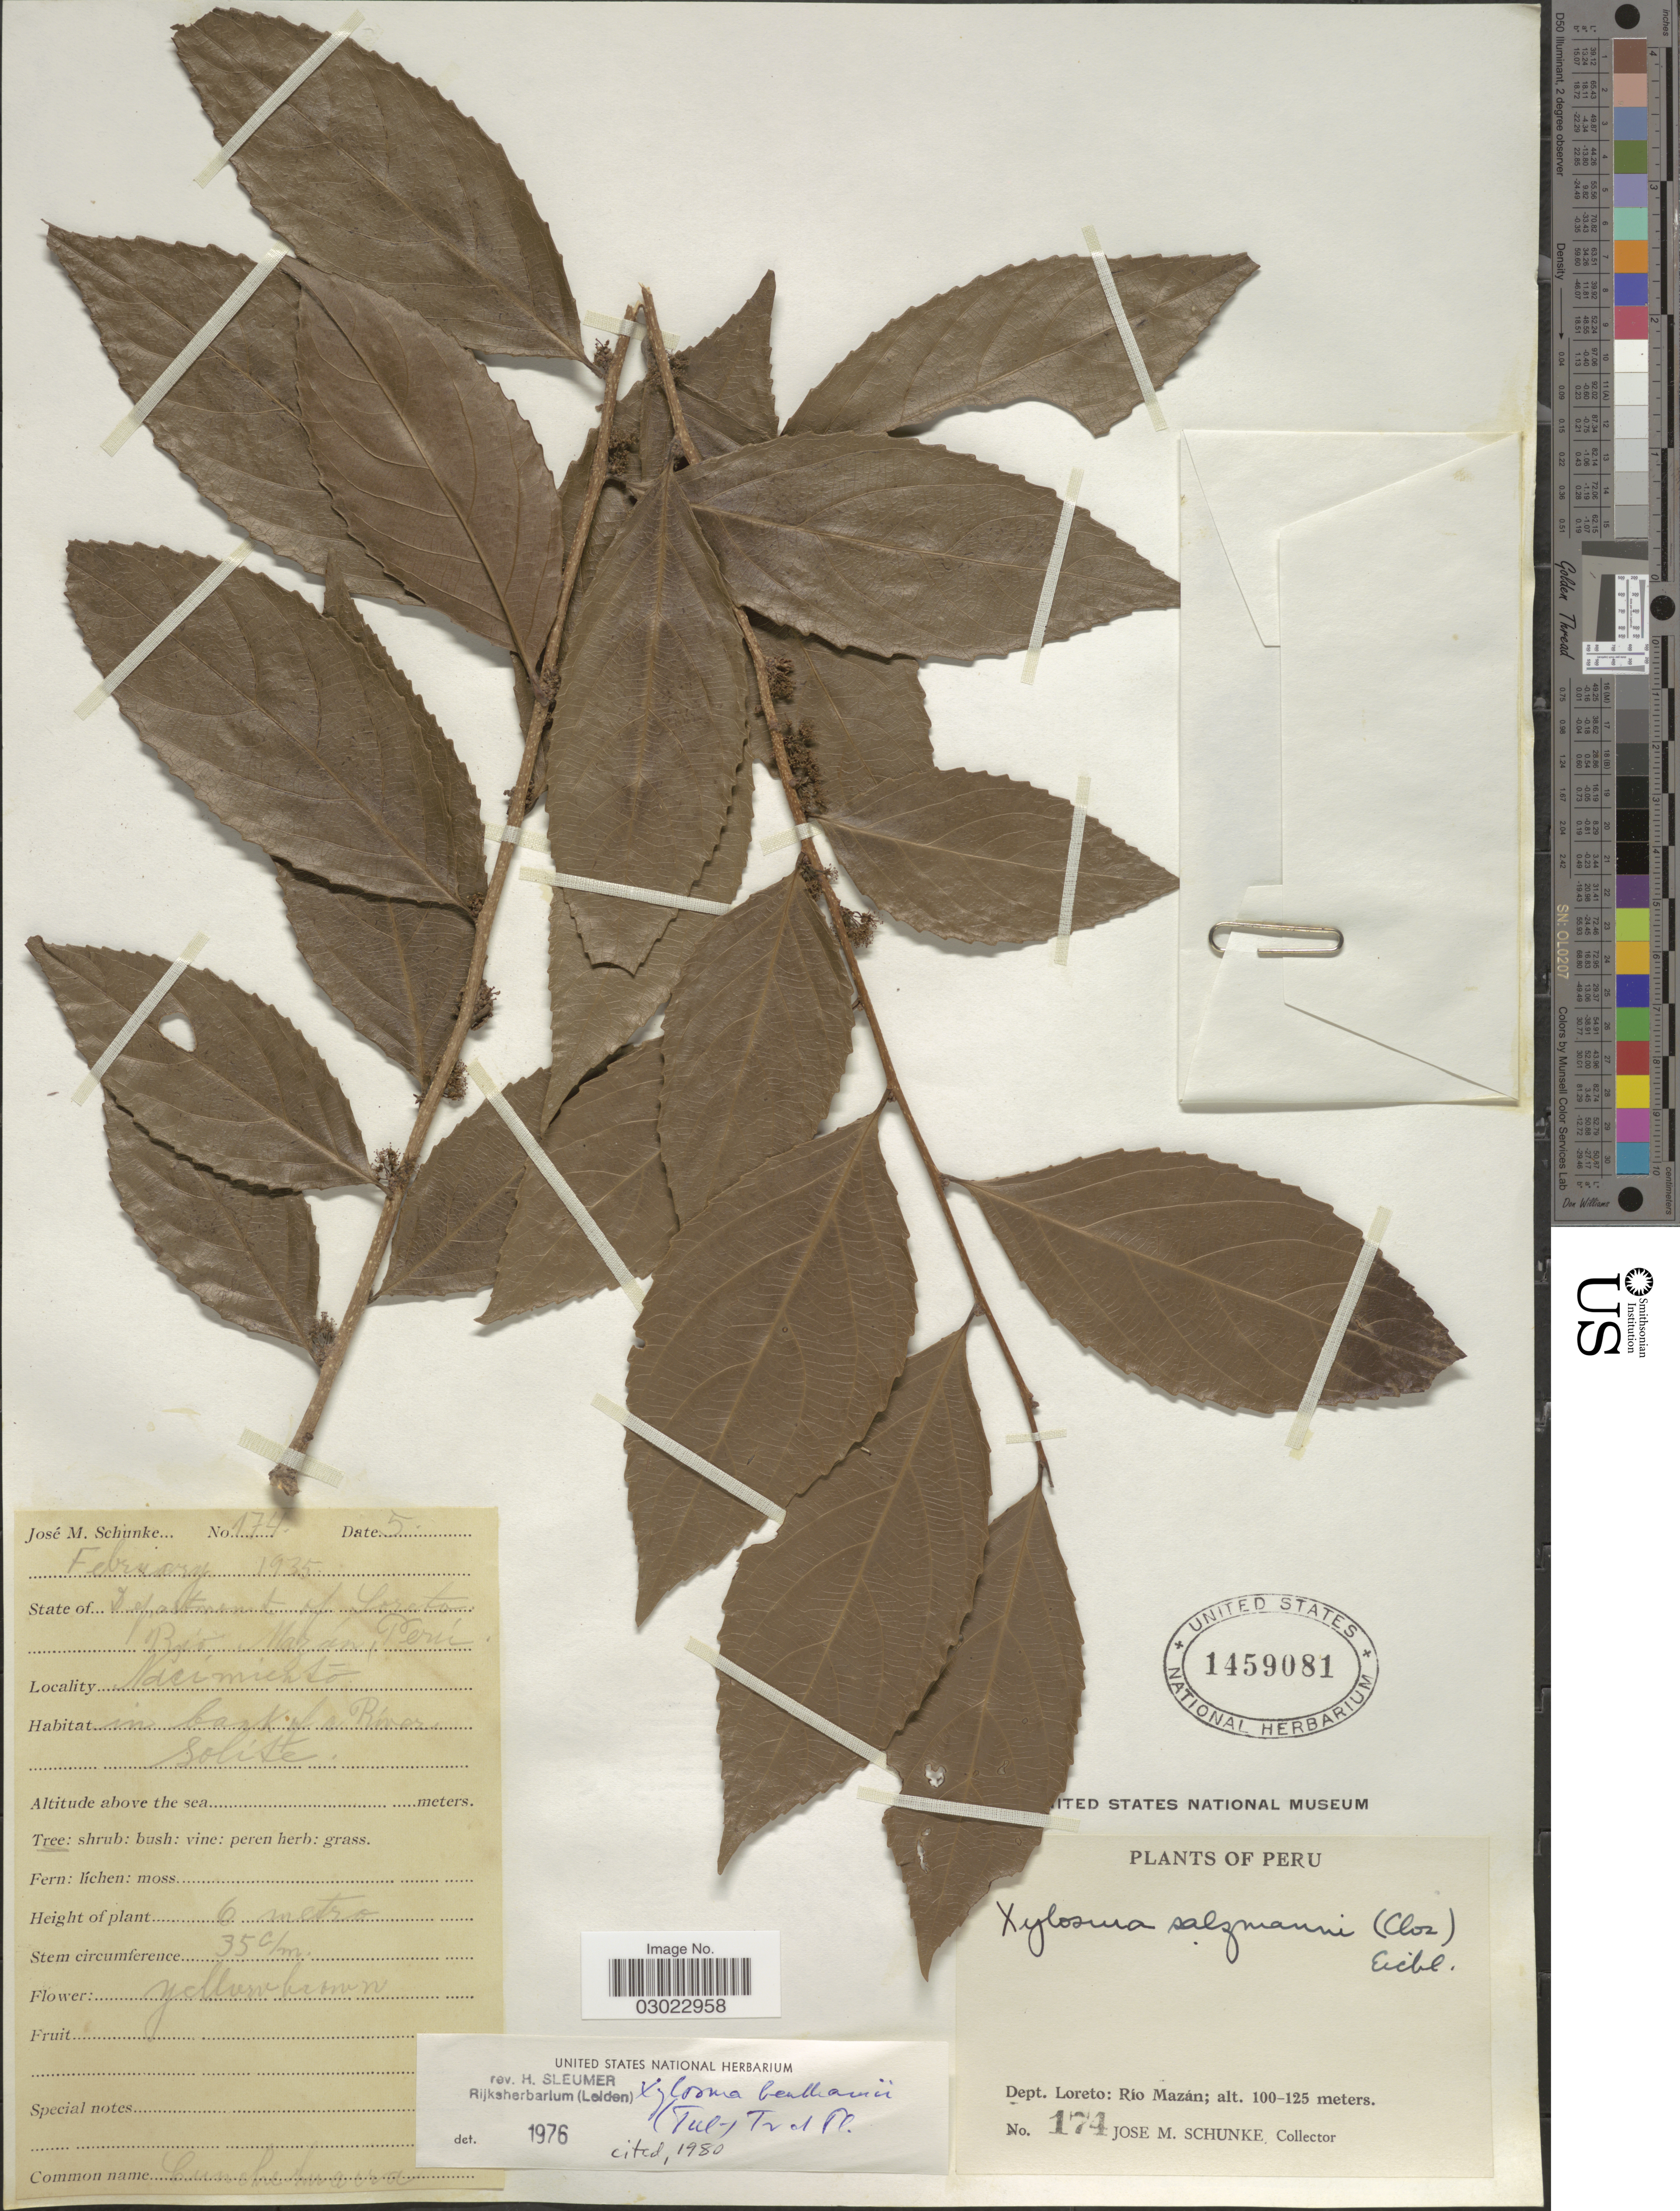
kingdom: Plantae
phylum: Tracheophyta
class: Magnoliopsida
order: Malpighiales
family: Salicaceae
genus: Xylosma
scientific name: Xylosma benthamii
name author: (Tul.) Triana & Planch.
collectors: J. M. Schunke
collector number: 174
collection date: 1935-02-05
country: Peru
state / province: Loreto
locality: Dept. Loreto: Río Mazán.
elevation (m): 100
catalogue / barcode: US 1459081